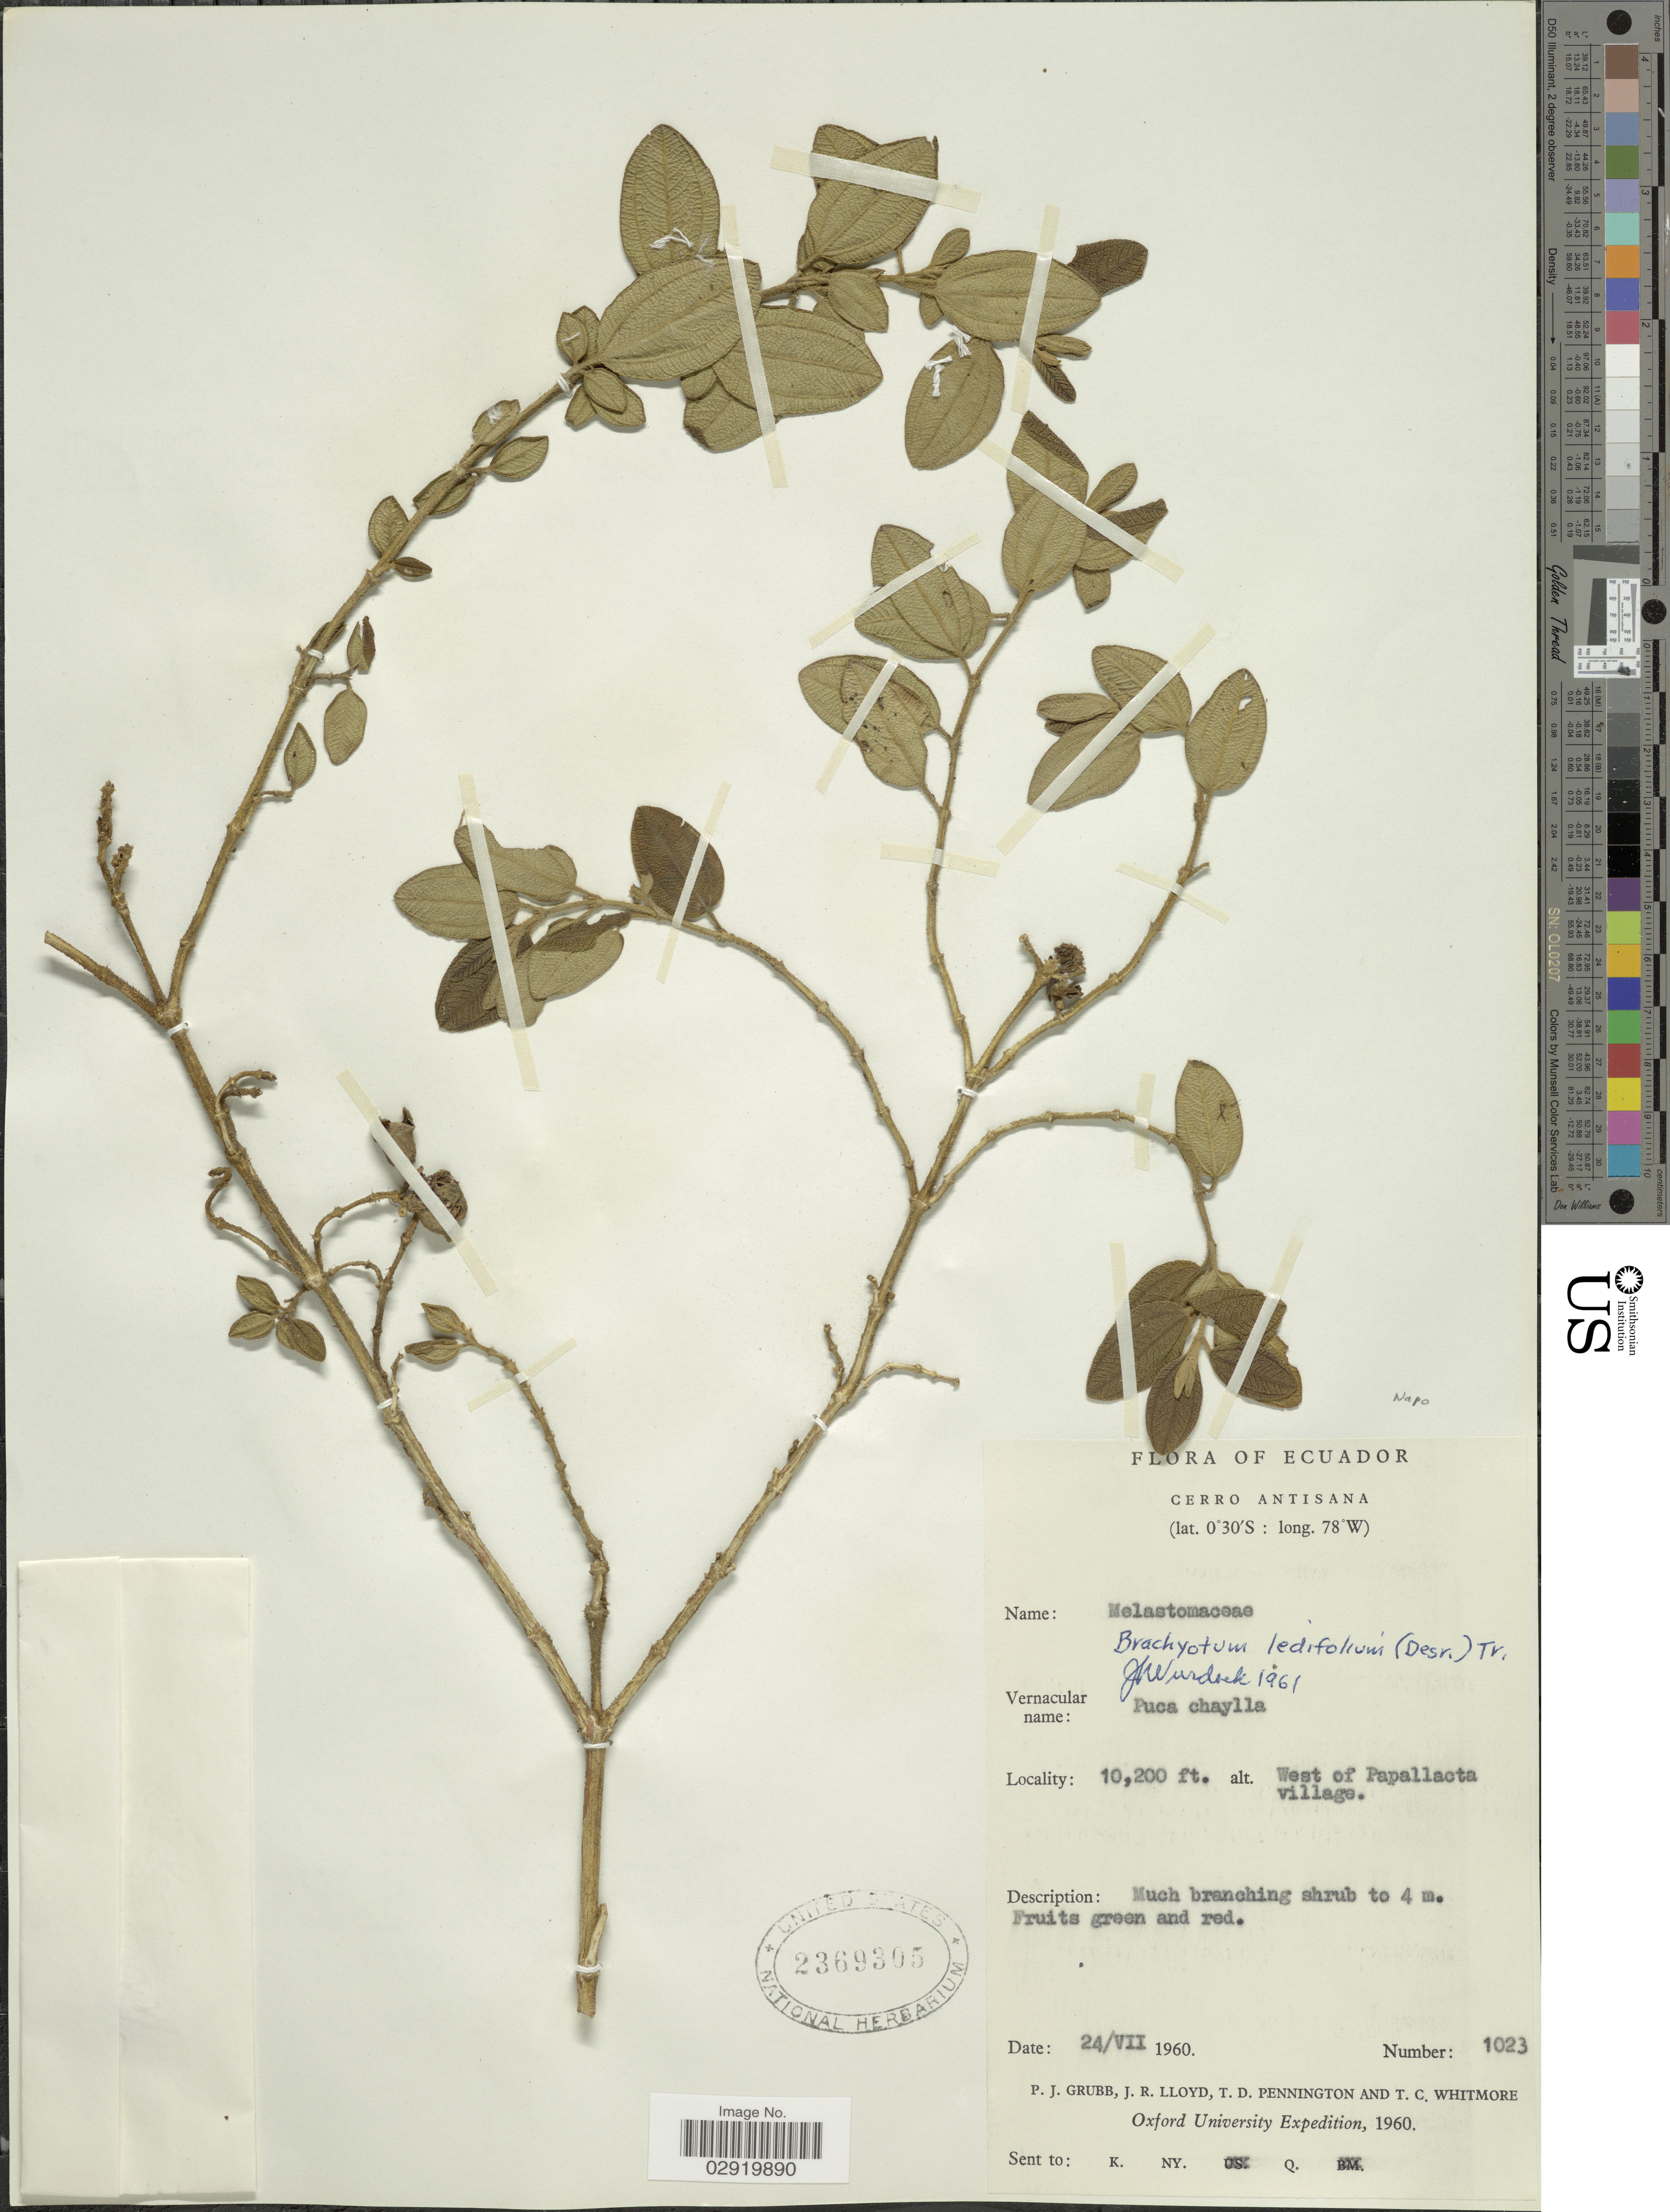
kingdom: Plantae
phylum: Tracheophyta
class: Magnoliopsida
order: Myrtales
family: Melastomataceae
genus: Brachyotum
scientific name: Brachyotum ledifolium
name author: (Desr.) Triana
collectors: P. J. Grubb, J. R. Lloyd, T. D. Pennington & T. C. Whitmore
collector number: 1023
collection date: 1960-07-24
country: Ecuador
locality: West of Papallacta village.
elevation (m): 3109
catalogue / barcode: US 2369305